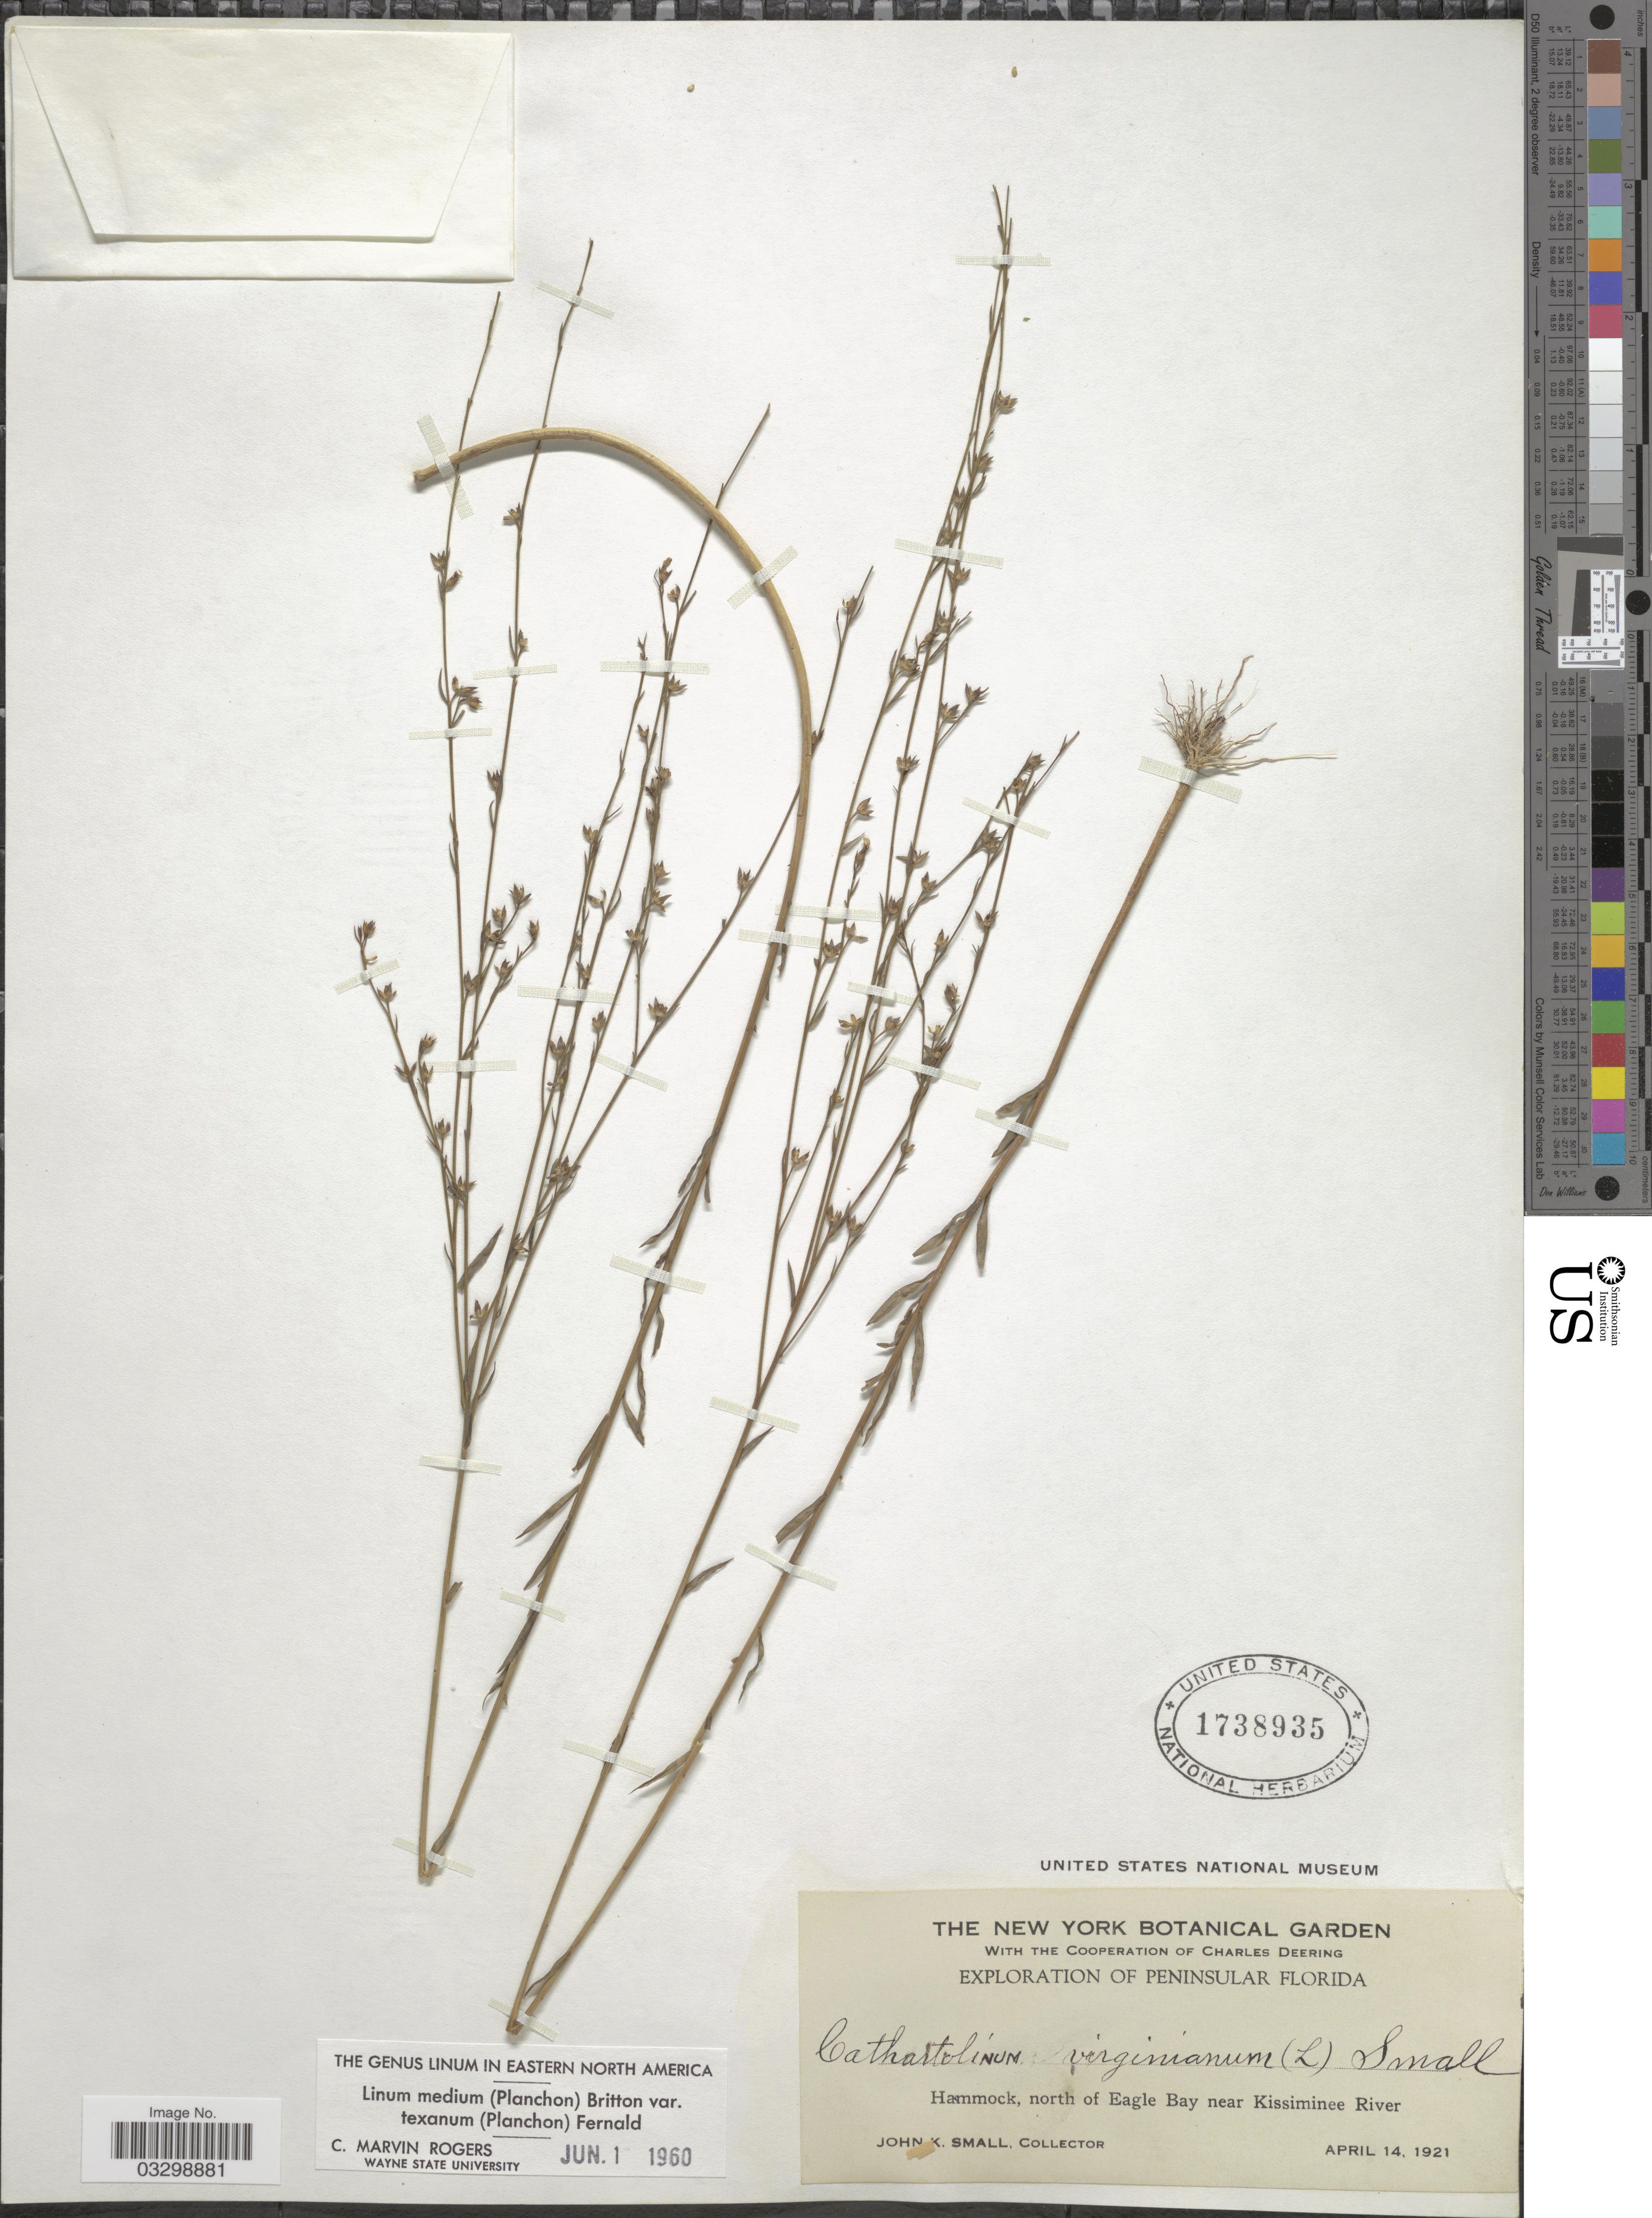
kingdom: Plantae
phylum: Tracheophyta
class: Magnoliopsida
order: Malpighiales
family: Linaceae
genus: Linum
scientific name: Linum medium var. texanum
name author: (Planch.) Fernald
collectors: J. K. Small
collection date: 1921-04-14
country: United States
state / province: Florida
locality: Peninsular Florida, Hammock, north of Eagle Bay near Kissiminee River.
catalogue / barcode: US 1738935